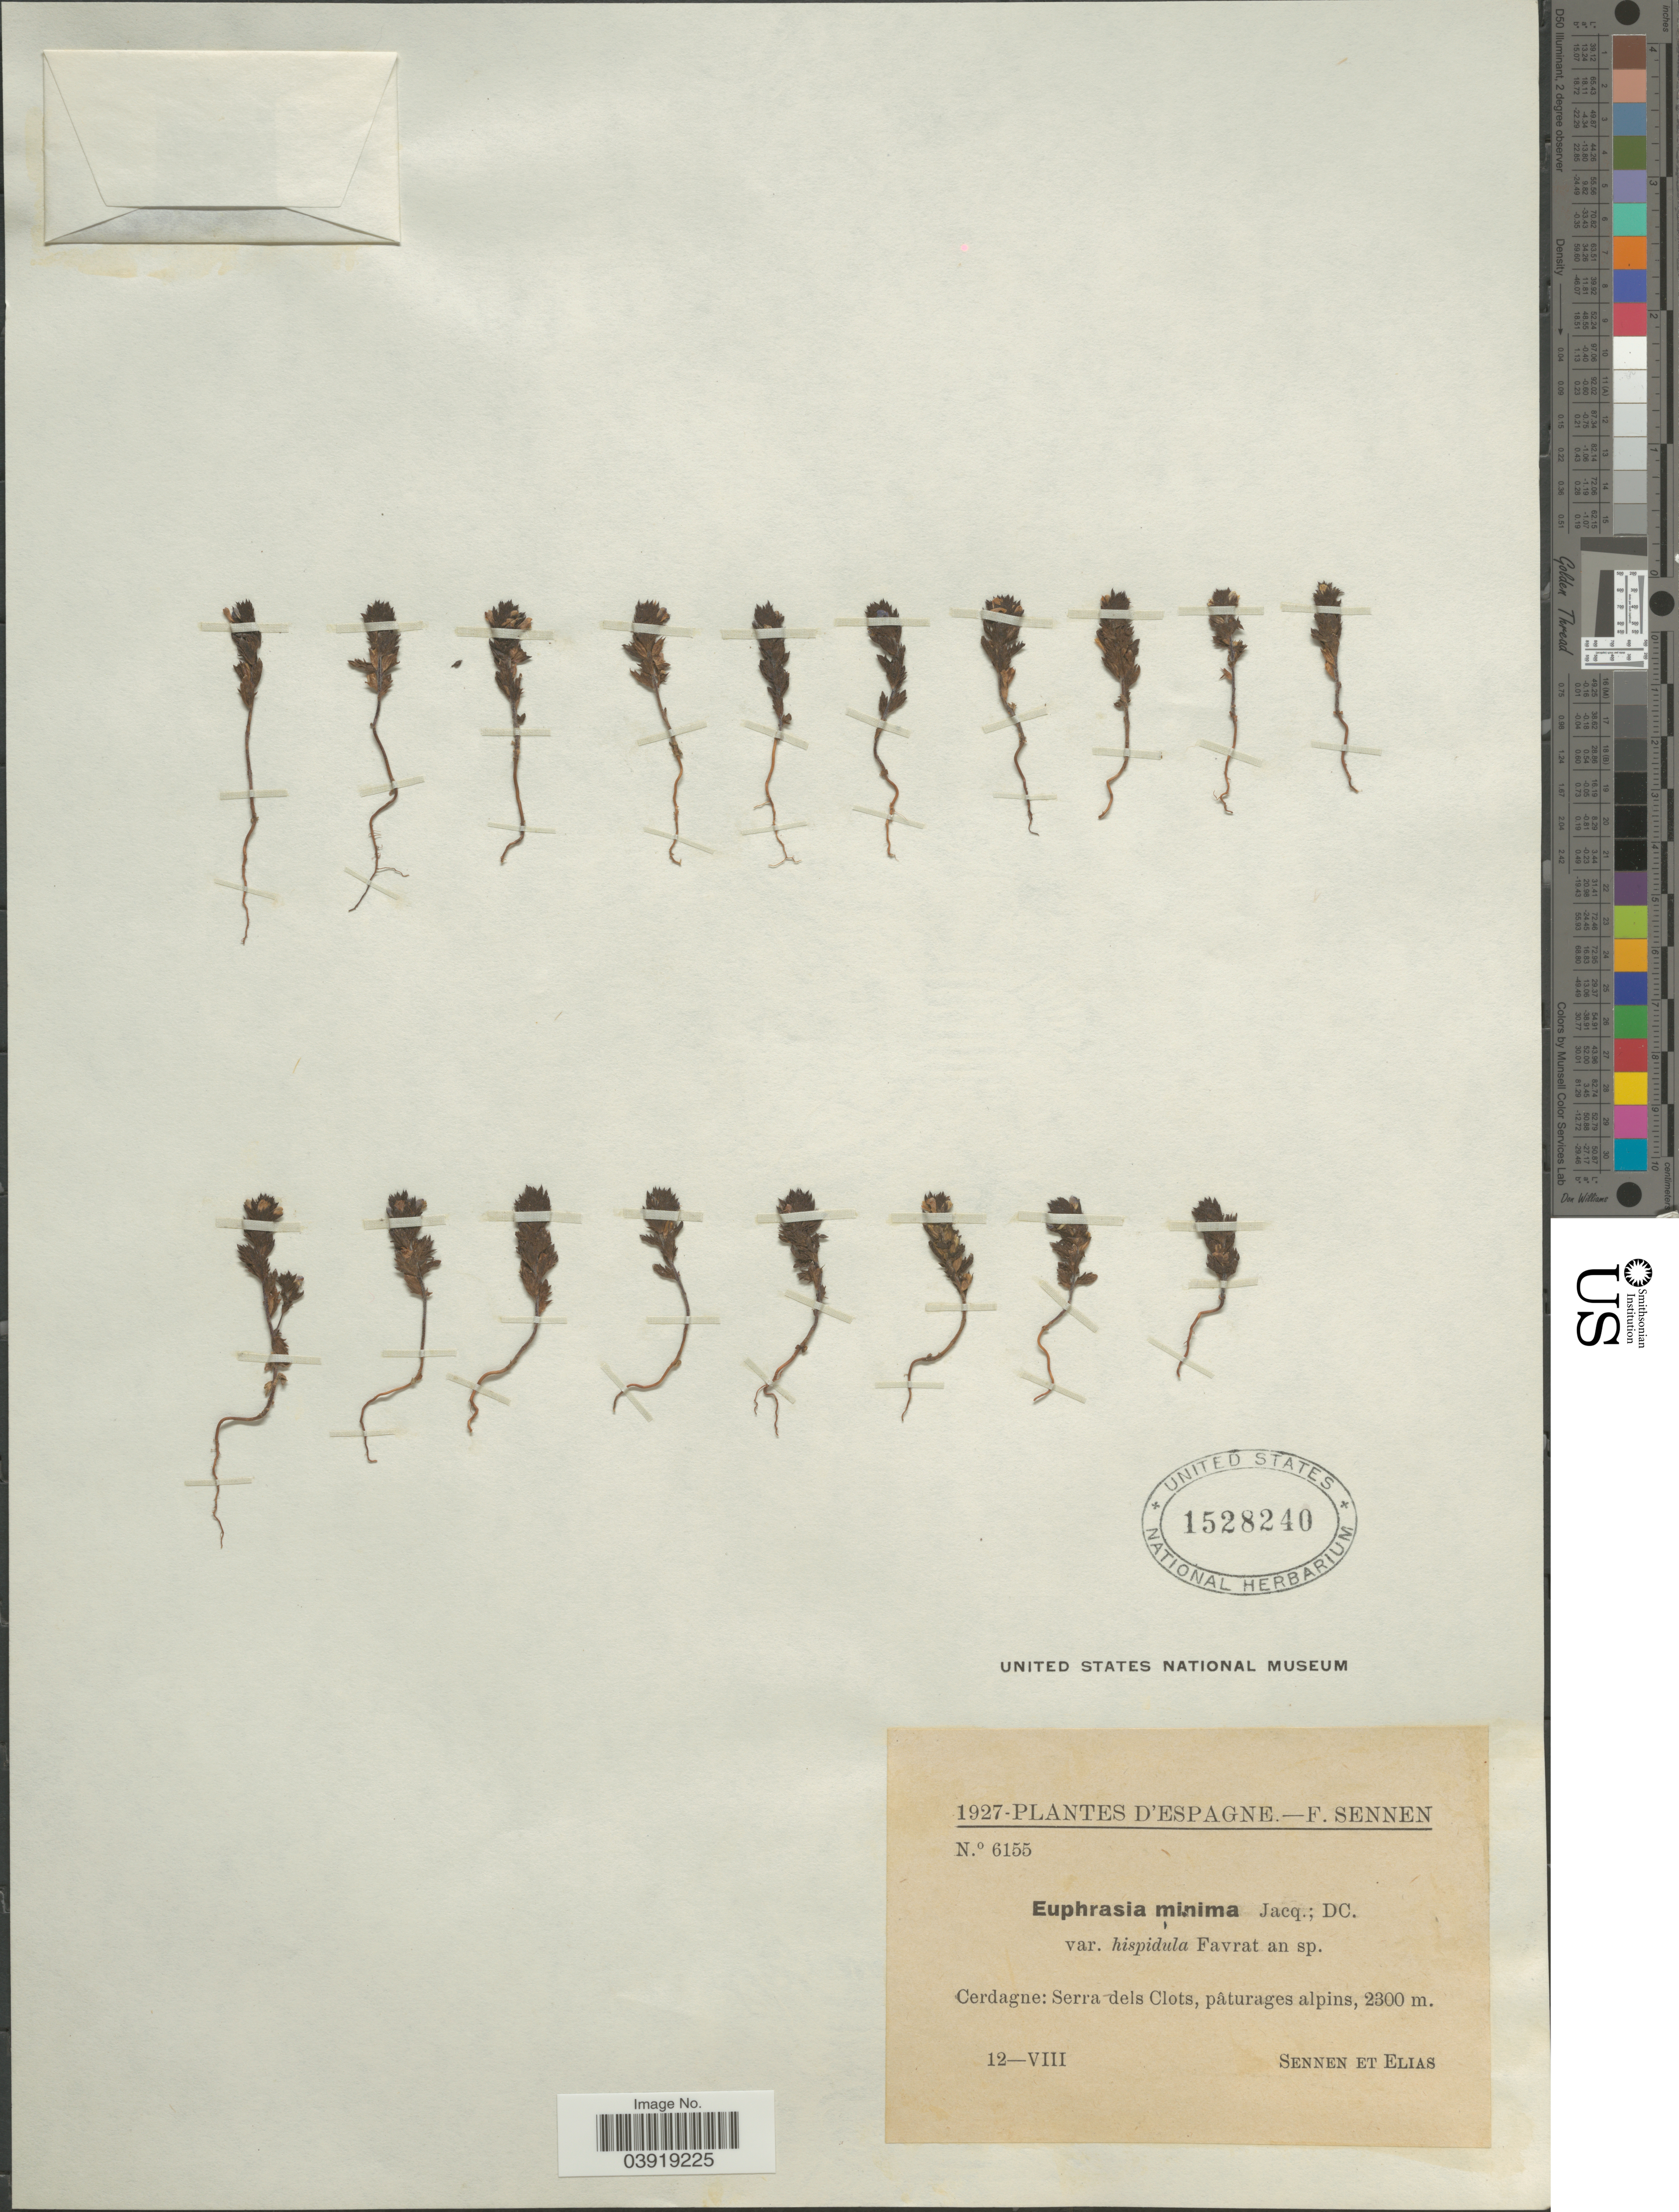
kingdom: Plantae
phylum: Tracheophyta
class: Magnoliopsida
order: Lamiales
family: Orobanchaceae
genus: Euphrasia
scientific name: Euphrasia minima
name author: Schloss.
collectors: E. Sennen & -. Elias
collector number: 6155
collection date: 1927-08-12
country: Spain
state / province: Islas Baleares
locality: Cerdagne: Serra dels Clots.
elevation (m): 2300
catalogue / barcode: US 1528240